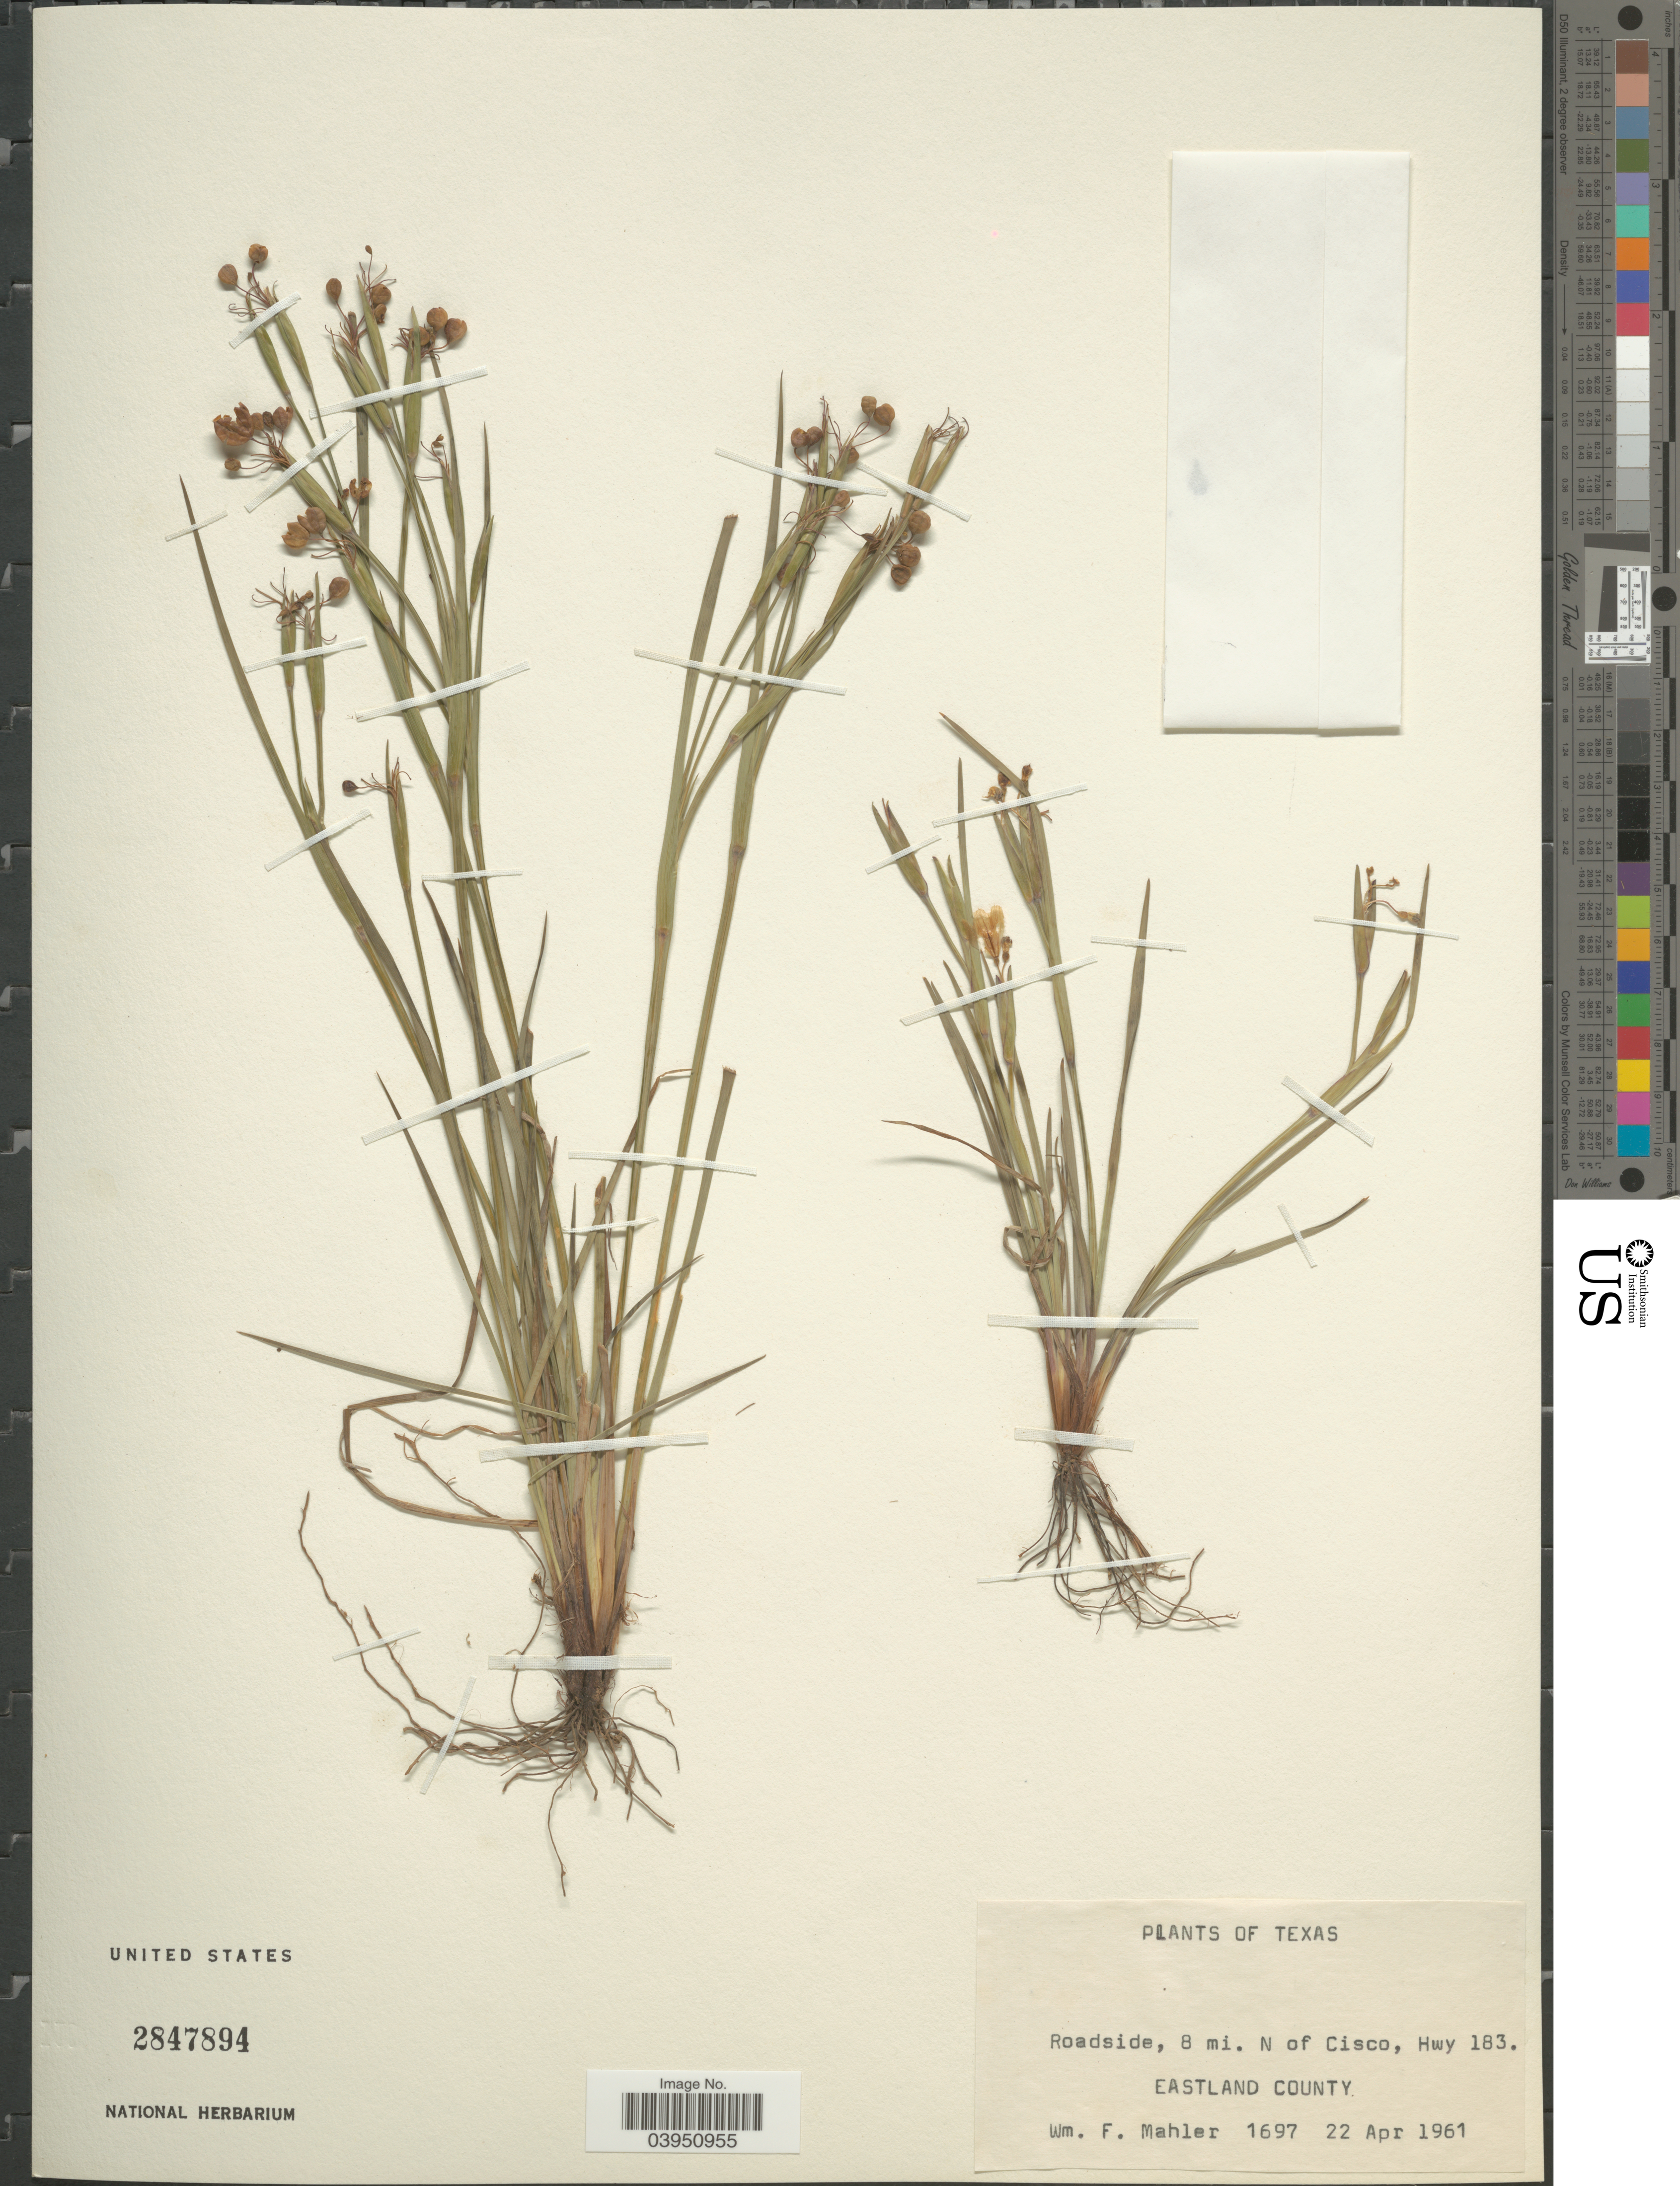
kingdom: Plantae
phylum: Tracheophyta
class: Liliopsida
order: Asparagales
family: Iridaceae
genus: Sisyrinchium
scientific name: Sisyrinchium ensigerum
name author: E.P. Bicknell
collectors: W. F. Mahler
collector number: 1697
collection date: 1961-04-22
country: United States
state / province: Texas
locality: Roadside, 8 mi. N of Cisco, Hwy 183. Eastland County.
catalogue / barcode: US 2847894